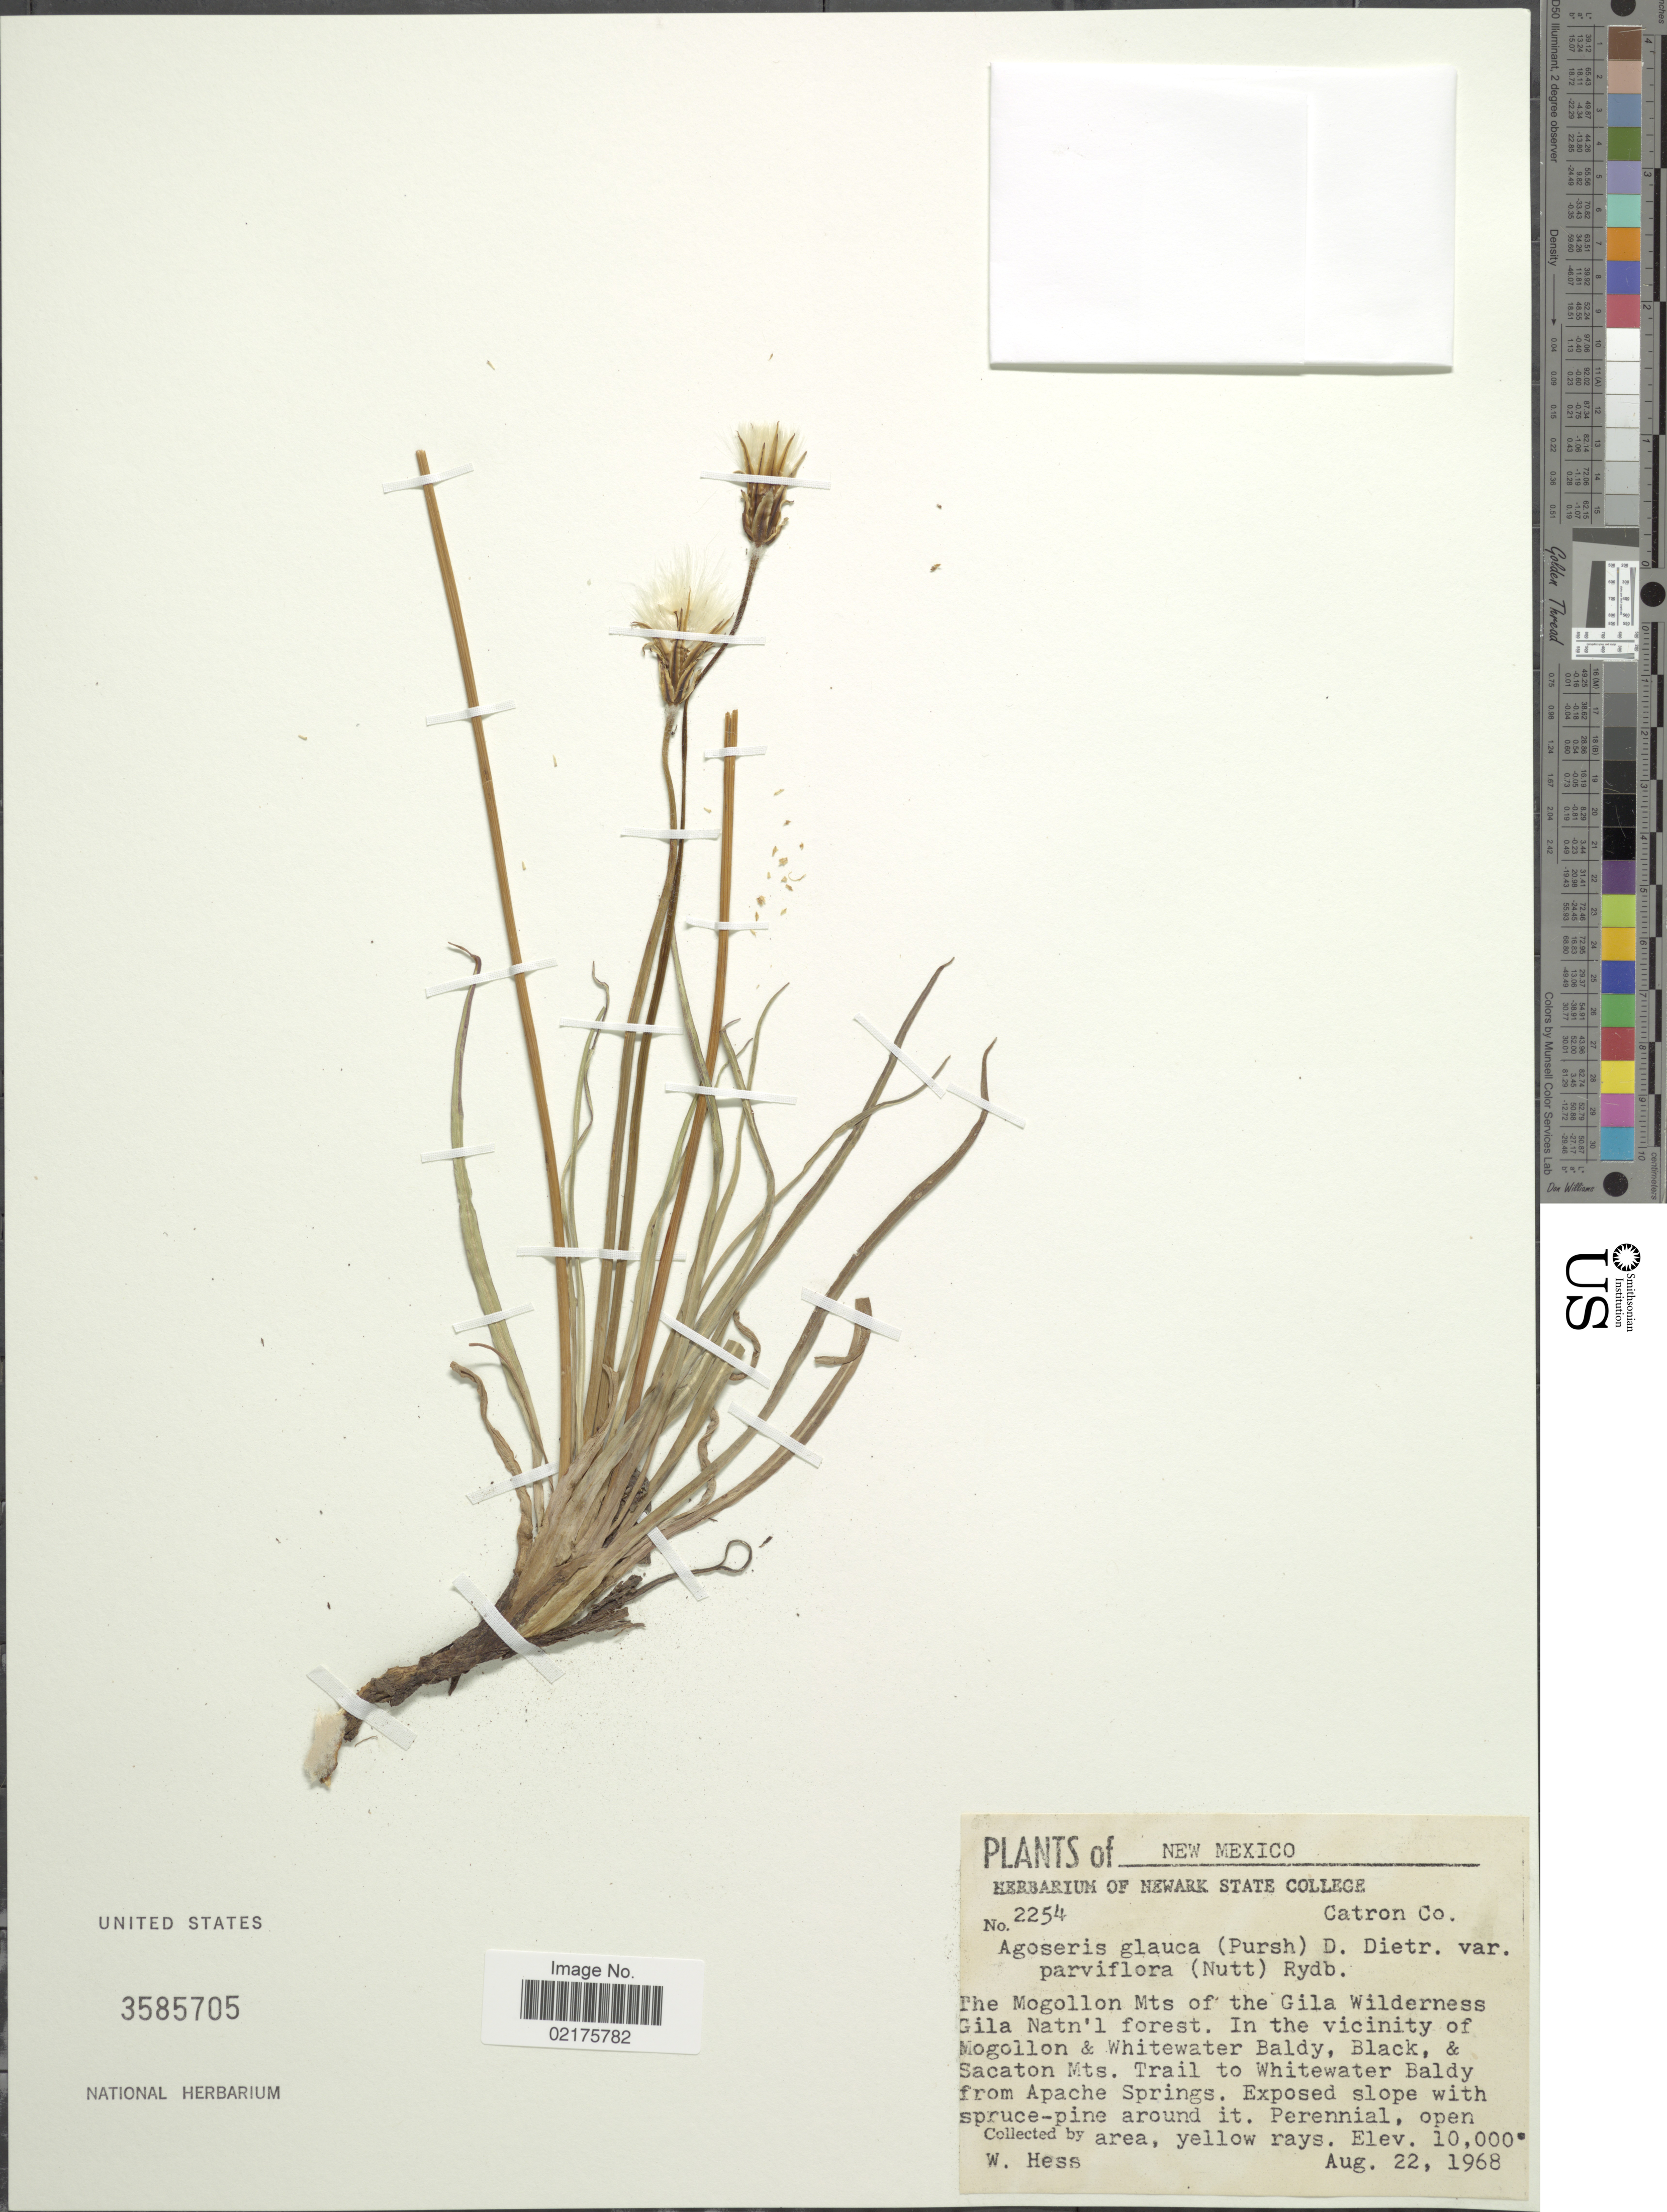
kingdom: Plantae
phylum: Tracheophyta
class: Magnoliopsida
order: Asterales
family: Asteraceae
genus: Agoseris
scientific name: Agoseris glauca var. glauca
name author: (Pursh) Raf.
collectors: W. Hess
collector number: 2254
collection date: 1968-08-22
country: United States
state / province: New Mexico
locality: The Mogollon Mts of the Gila Wilderness Gila Natn'l forest, In the Vicinity of Mogollon & Whitewater Baldy, Black & Sacaton Mts. Trail to Whitewater Baldy from Apache Springs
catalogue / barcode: US 3585705